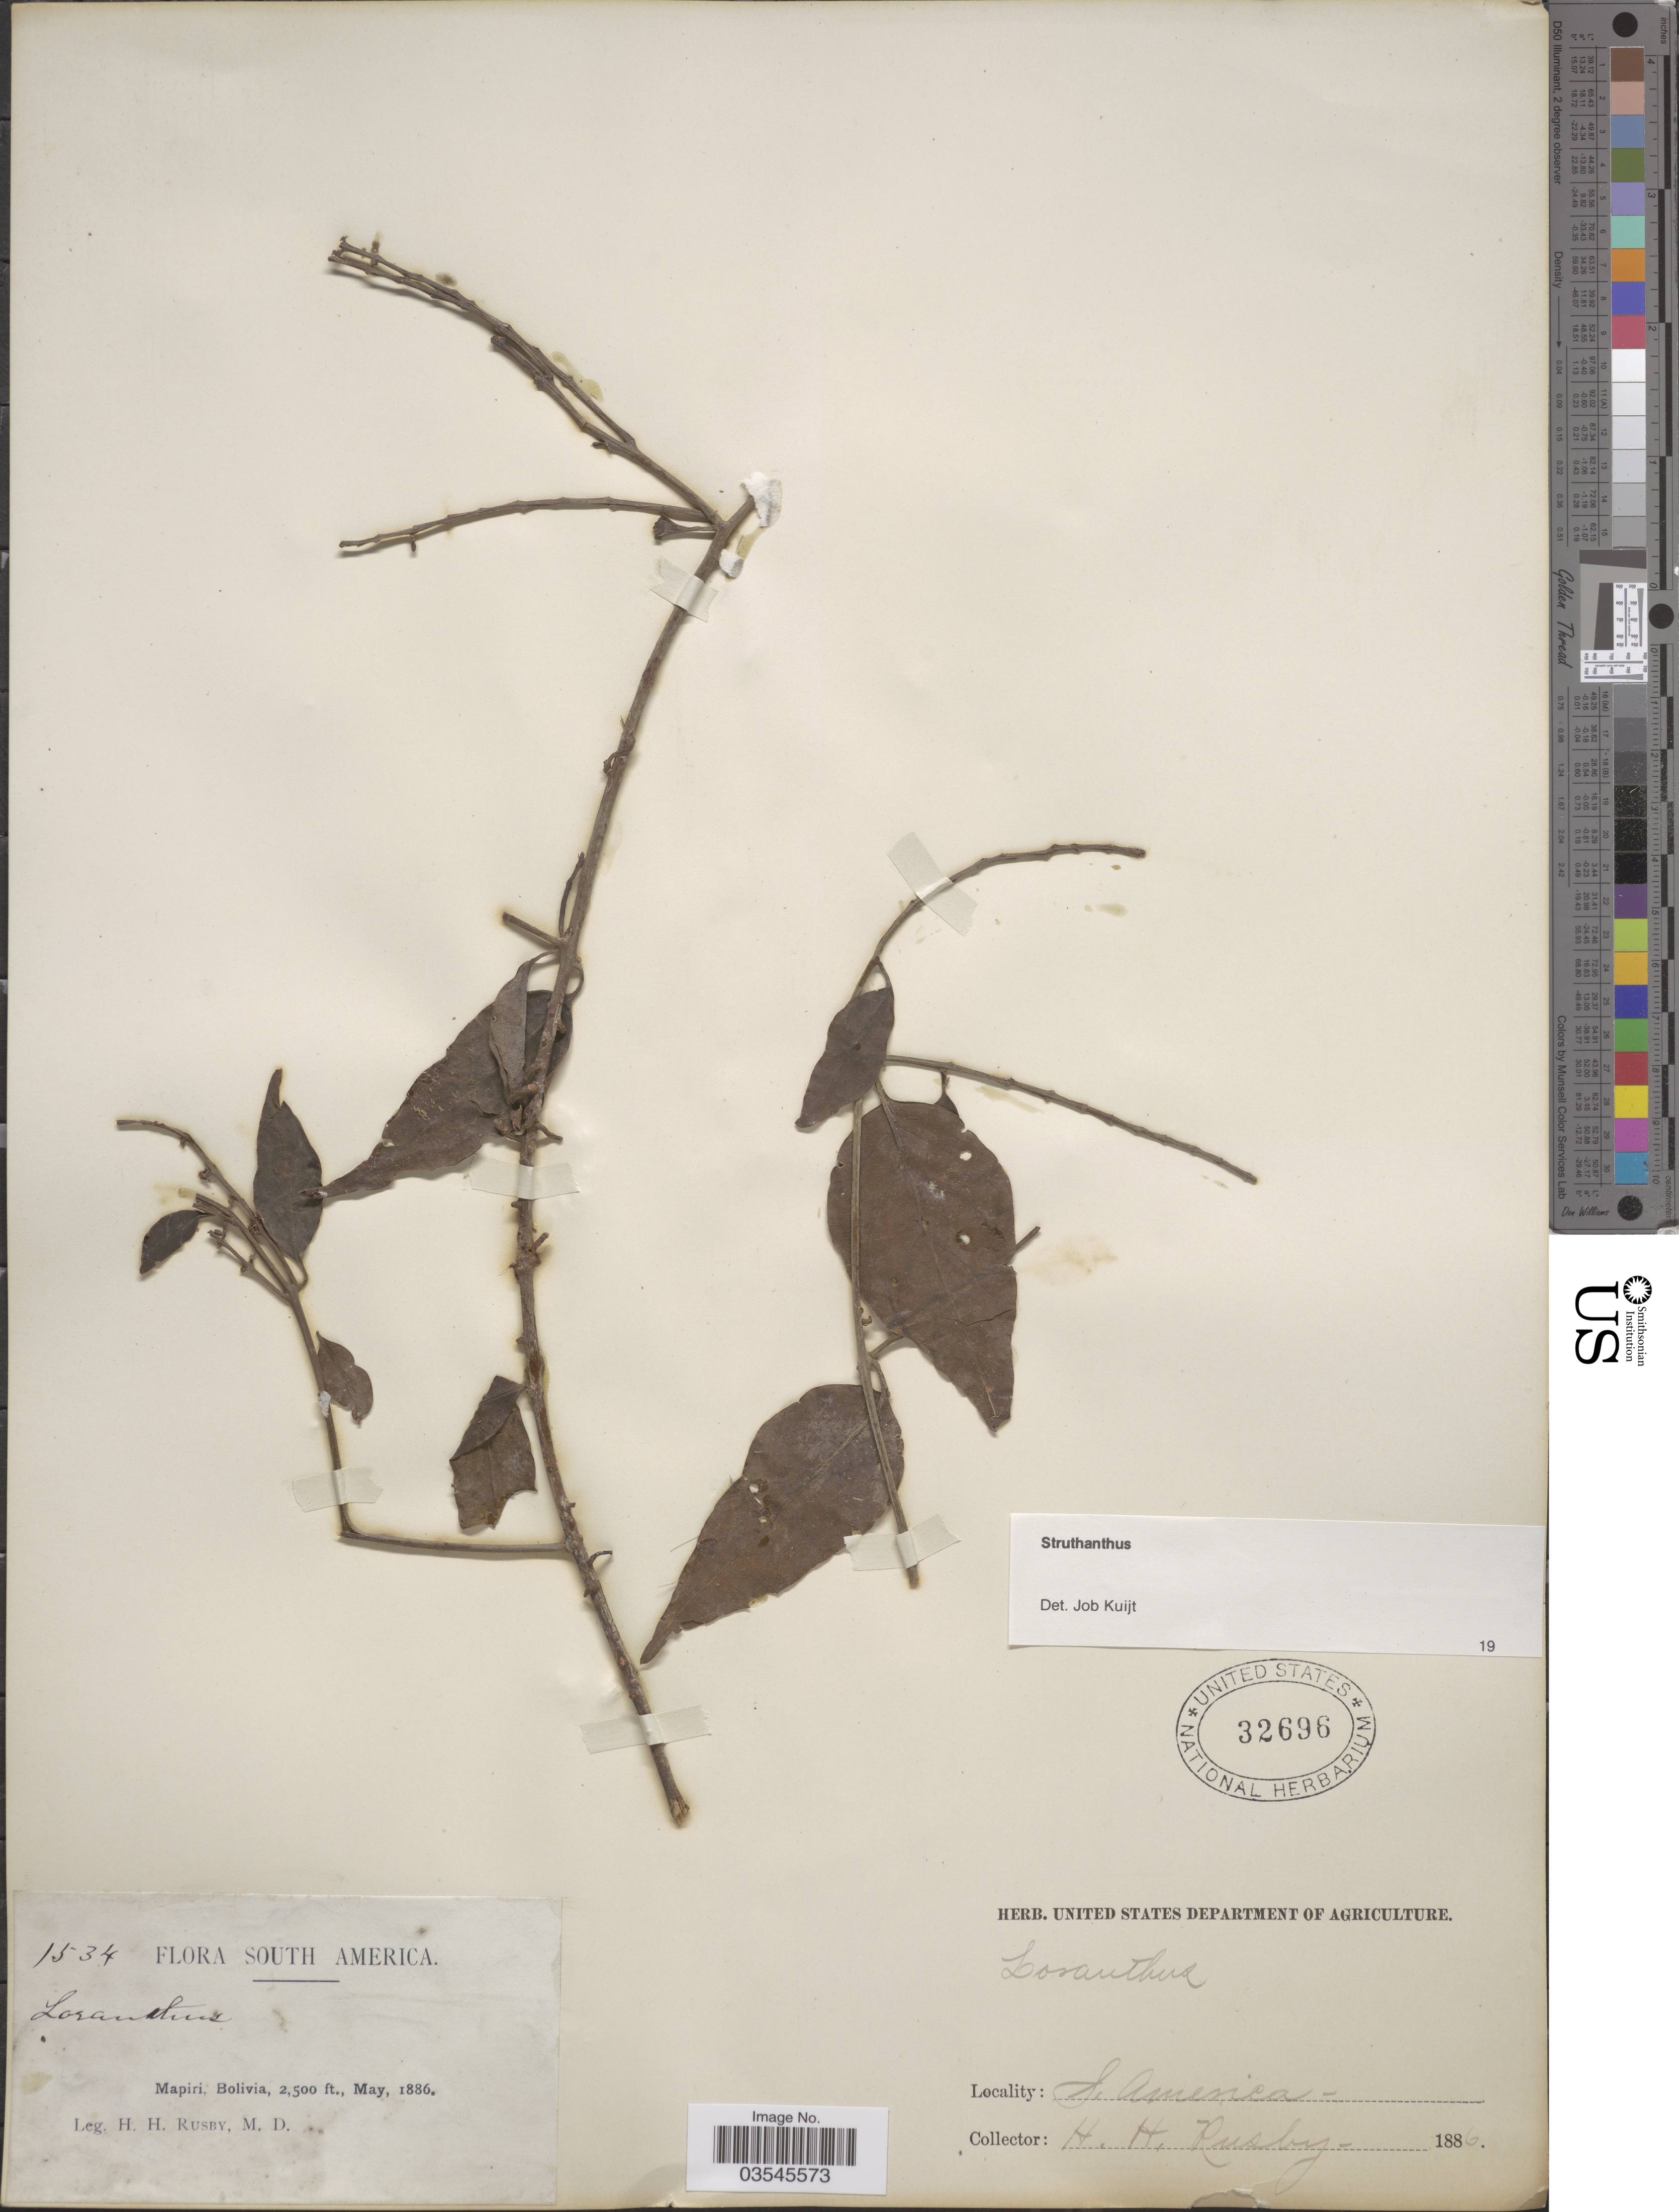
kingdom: Plantae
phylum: Tracheophyta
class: Magnoliopsida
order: Santalales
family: Loranthaceae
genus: Struthanthus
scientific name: Struthanthus sp.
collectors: H. H. Rusby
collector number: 1534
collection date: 1886-05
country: Bolivia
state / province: La Páz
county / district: Larecaja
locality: Mapiri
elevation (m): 762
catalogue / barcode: US 32696